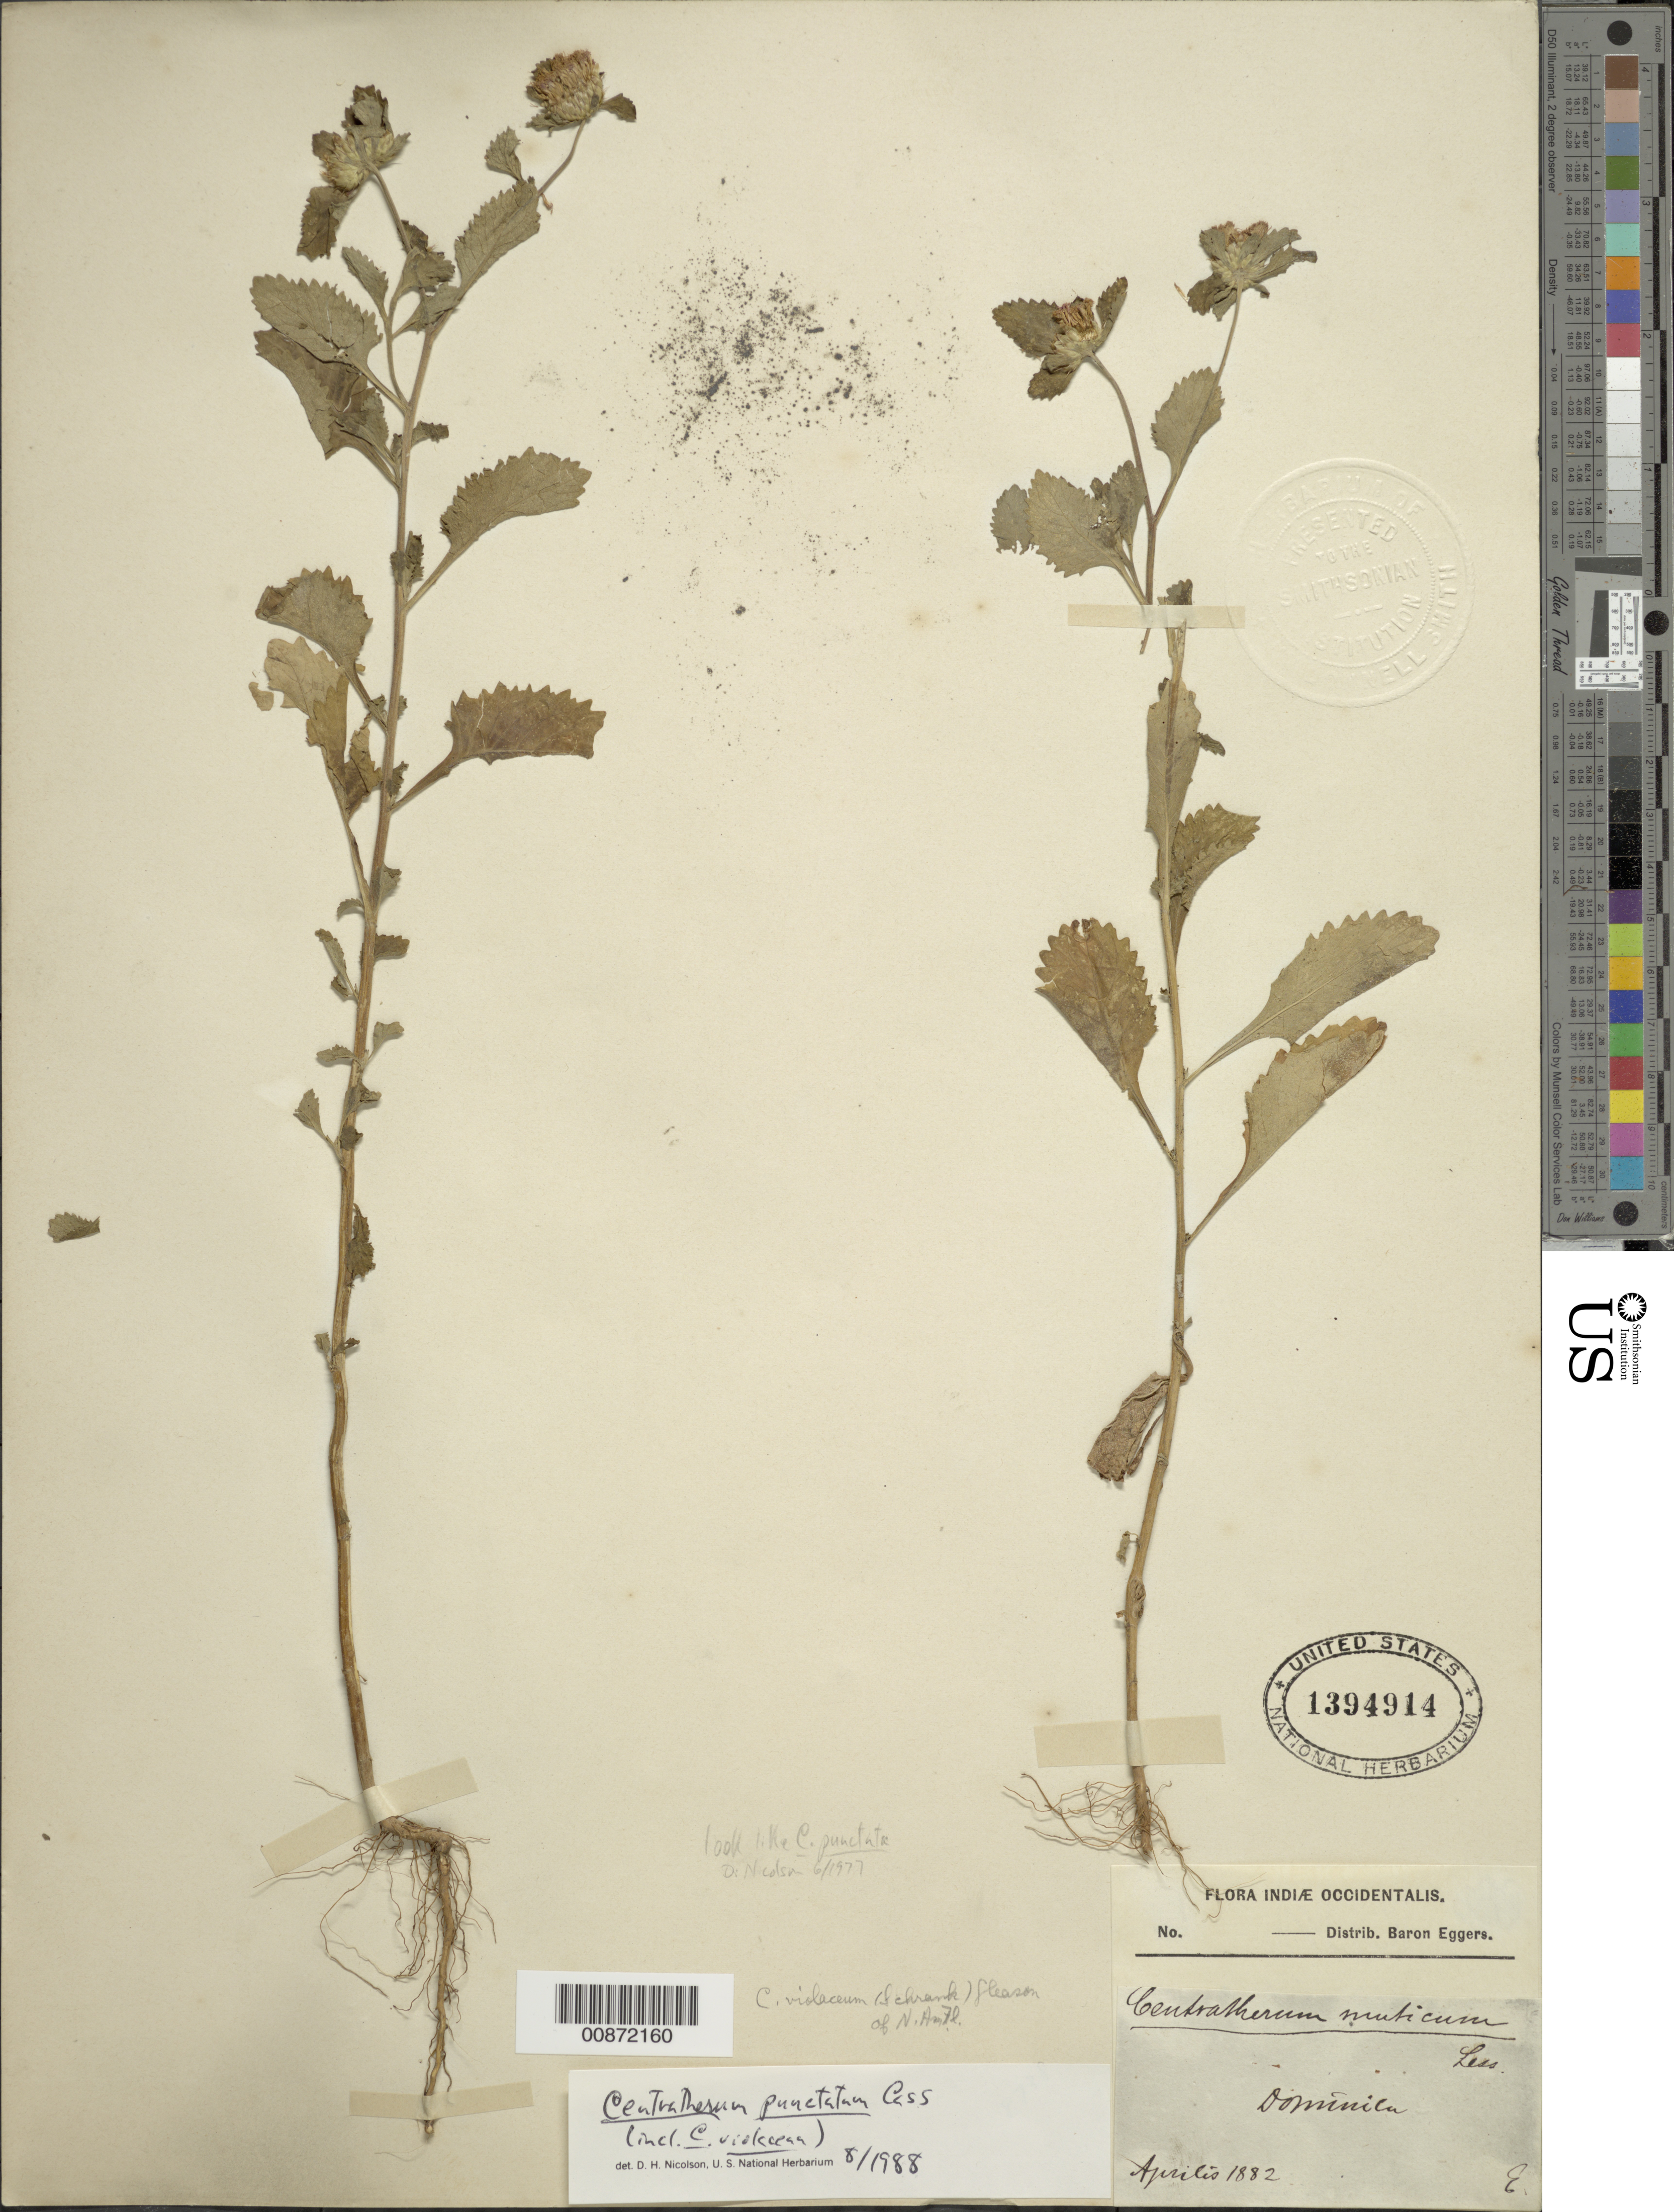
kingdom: Plantae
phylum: Tracheophyta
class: Magnoliopsida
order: Asterales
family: Asteraceae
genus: Centratherum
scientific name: Centratherum punctatum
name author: Cass.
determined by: Nicolson, Dan H.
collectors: H. F. A. von Eggers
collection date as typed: Apr 1882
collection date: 1882-04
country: Dominica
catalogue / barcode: US 1394914